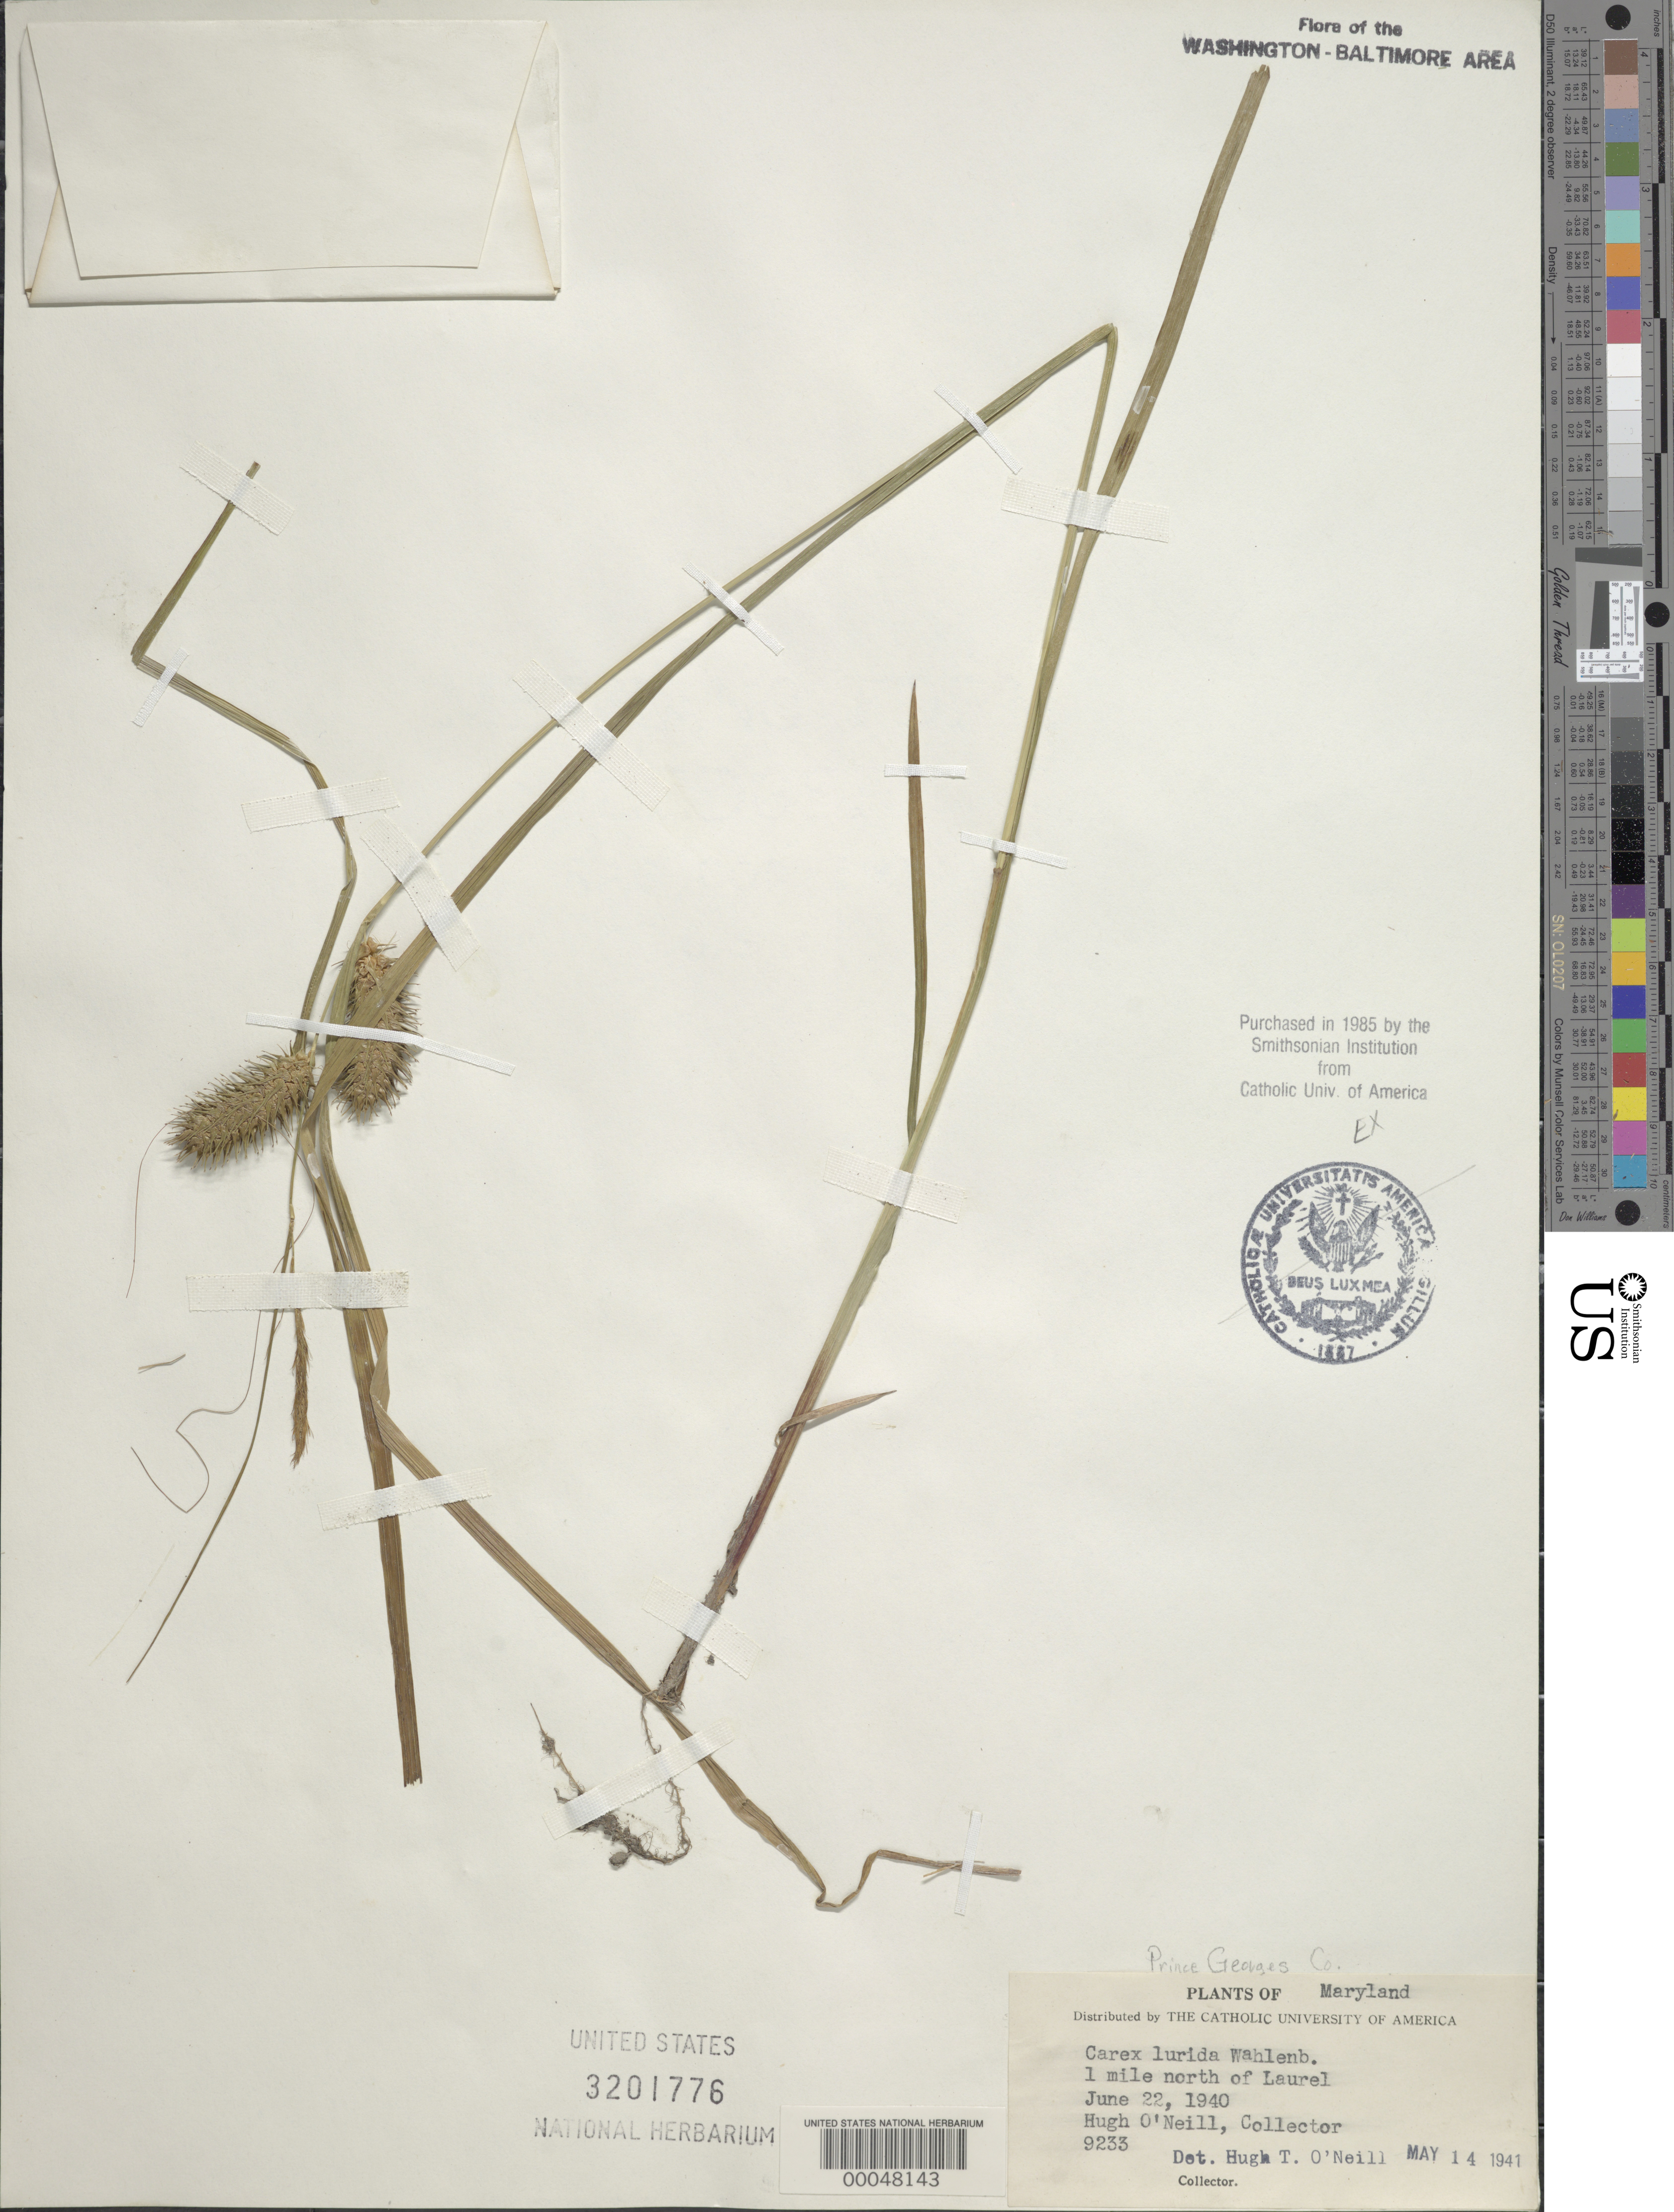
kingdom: Plantae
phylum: Tracheophyta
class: Liliopsida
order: Poales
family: Cyperaceae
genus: Carex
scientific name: Carex lurida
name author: Wahlenb.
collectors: H. O'Neill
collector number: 9233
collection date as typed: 22 Jun 1940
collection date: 1940-06-22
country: United States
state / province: Maryland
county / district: Prince George's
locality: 1 mi. N of Laurel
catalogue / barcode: US 3201776